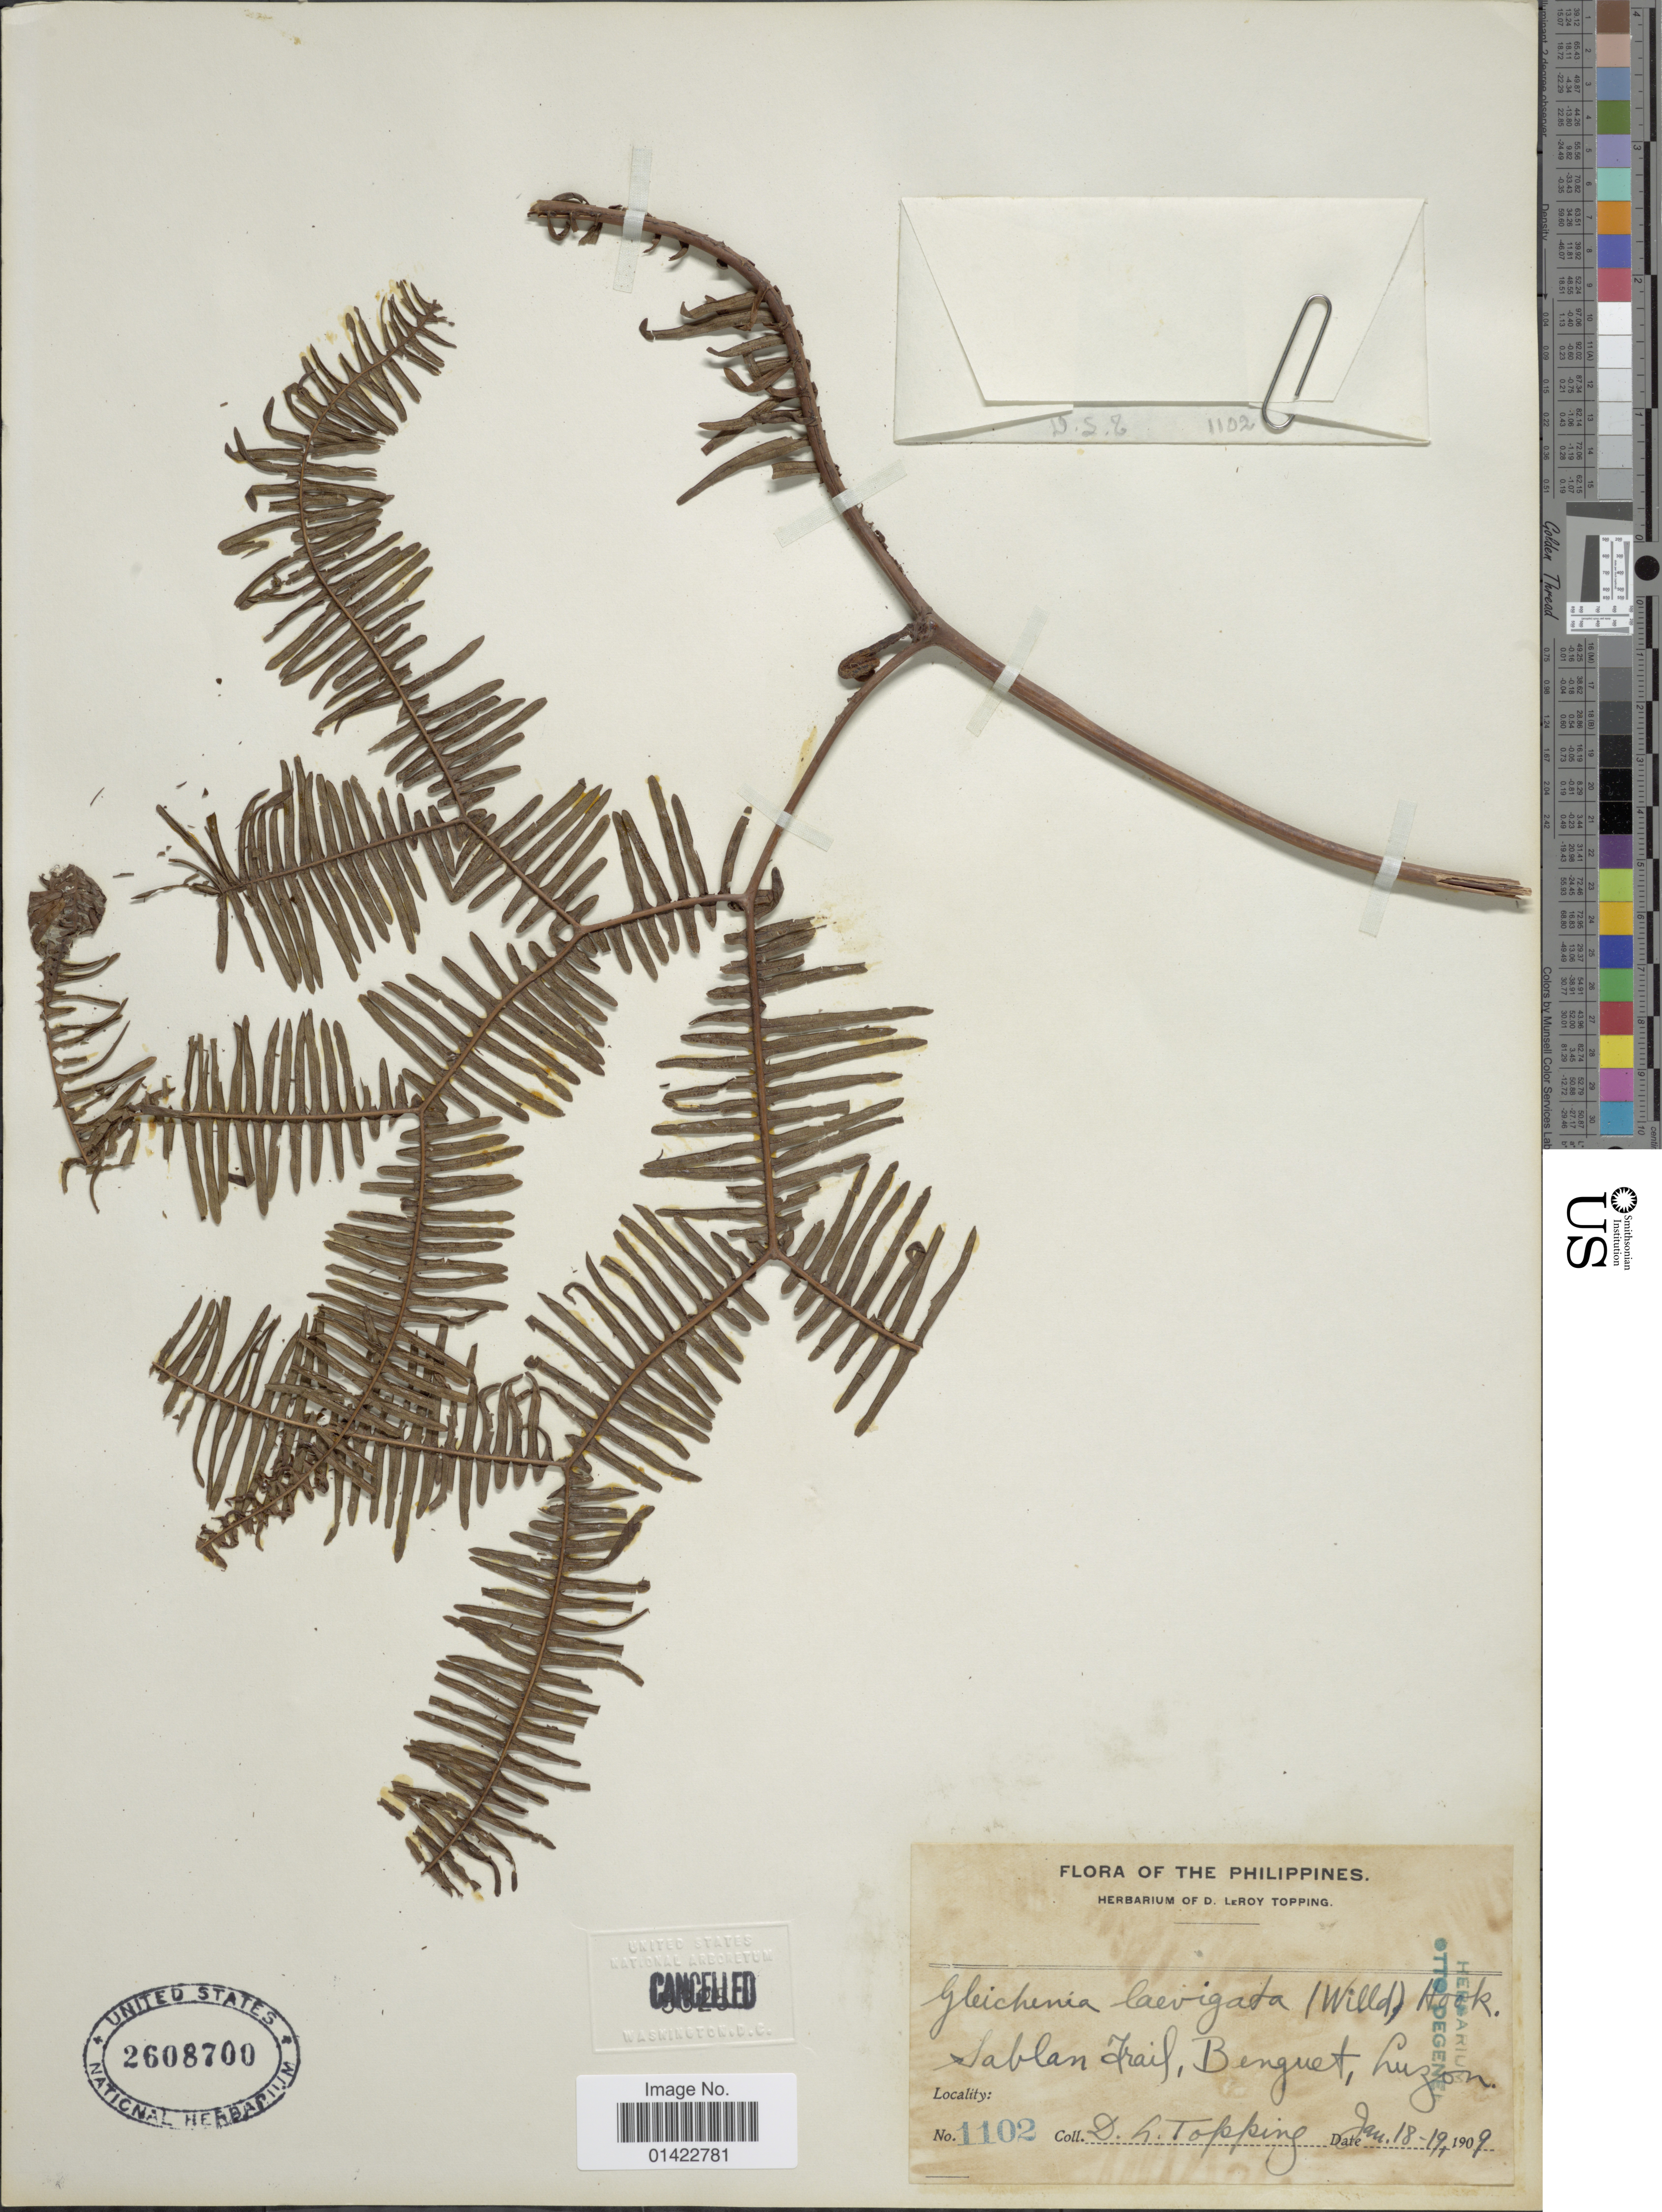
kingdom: Plantae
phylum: Tracheophyta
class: Polypodiopsida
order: Gleicheniales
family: Gleicheniaceae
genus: Sticherus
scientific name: Sticherus truncatus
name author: (Willd.) Nakai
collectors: D. L. Topping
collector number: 1102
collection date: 1909-01-18/1909-01-19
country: Philippines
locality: Sablan Trail, Benguet, Luzon.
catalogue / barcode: US 2608700